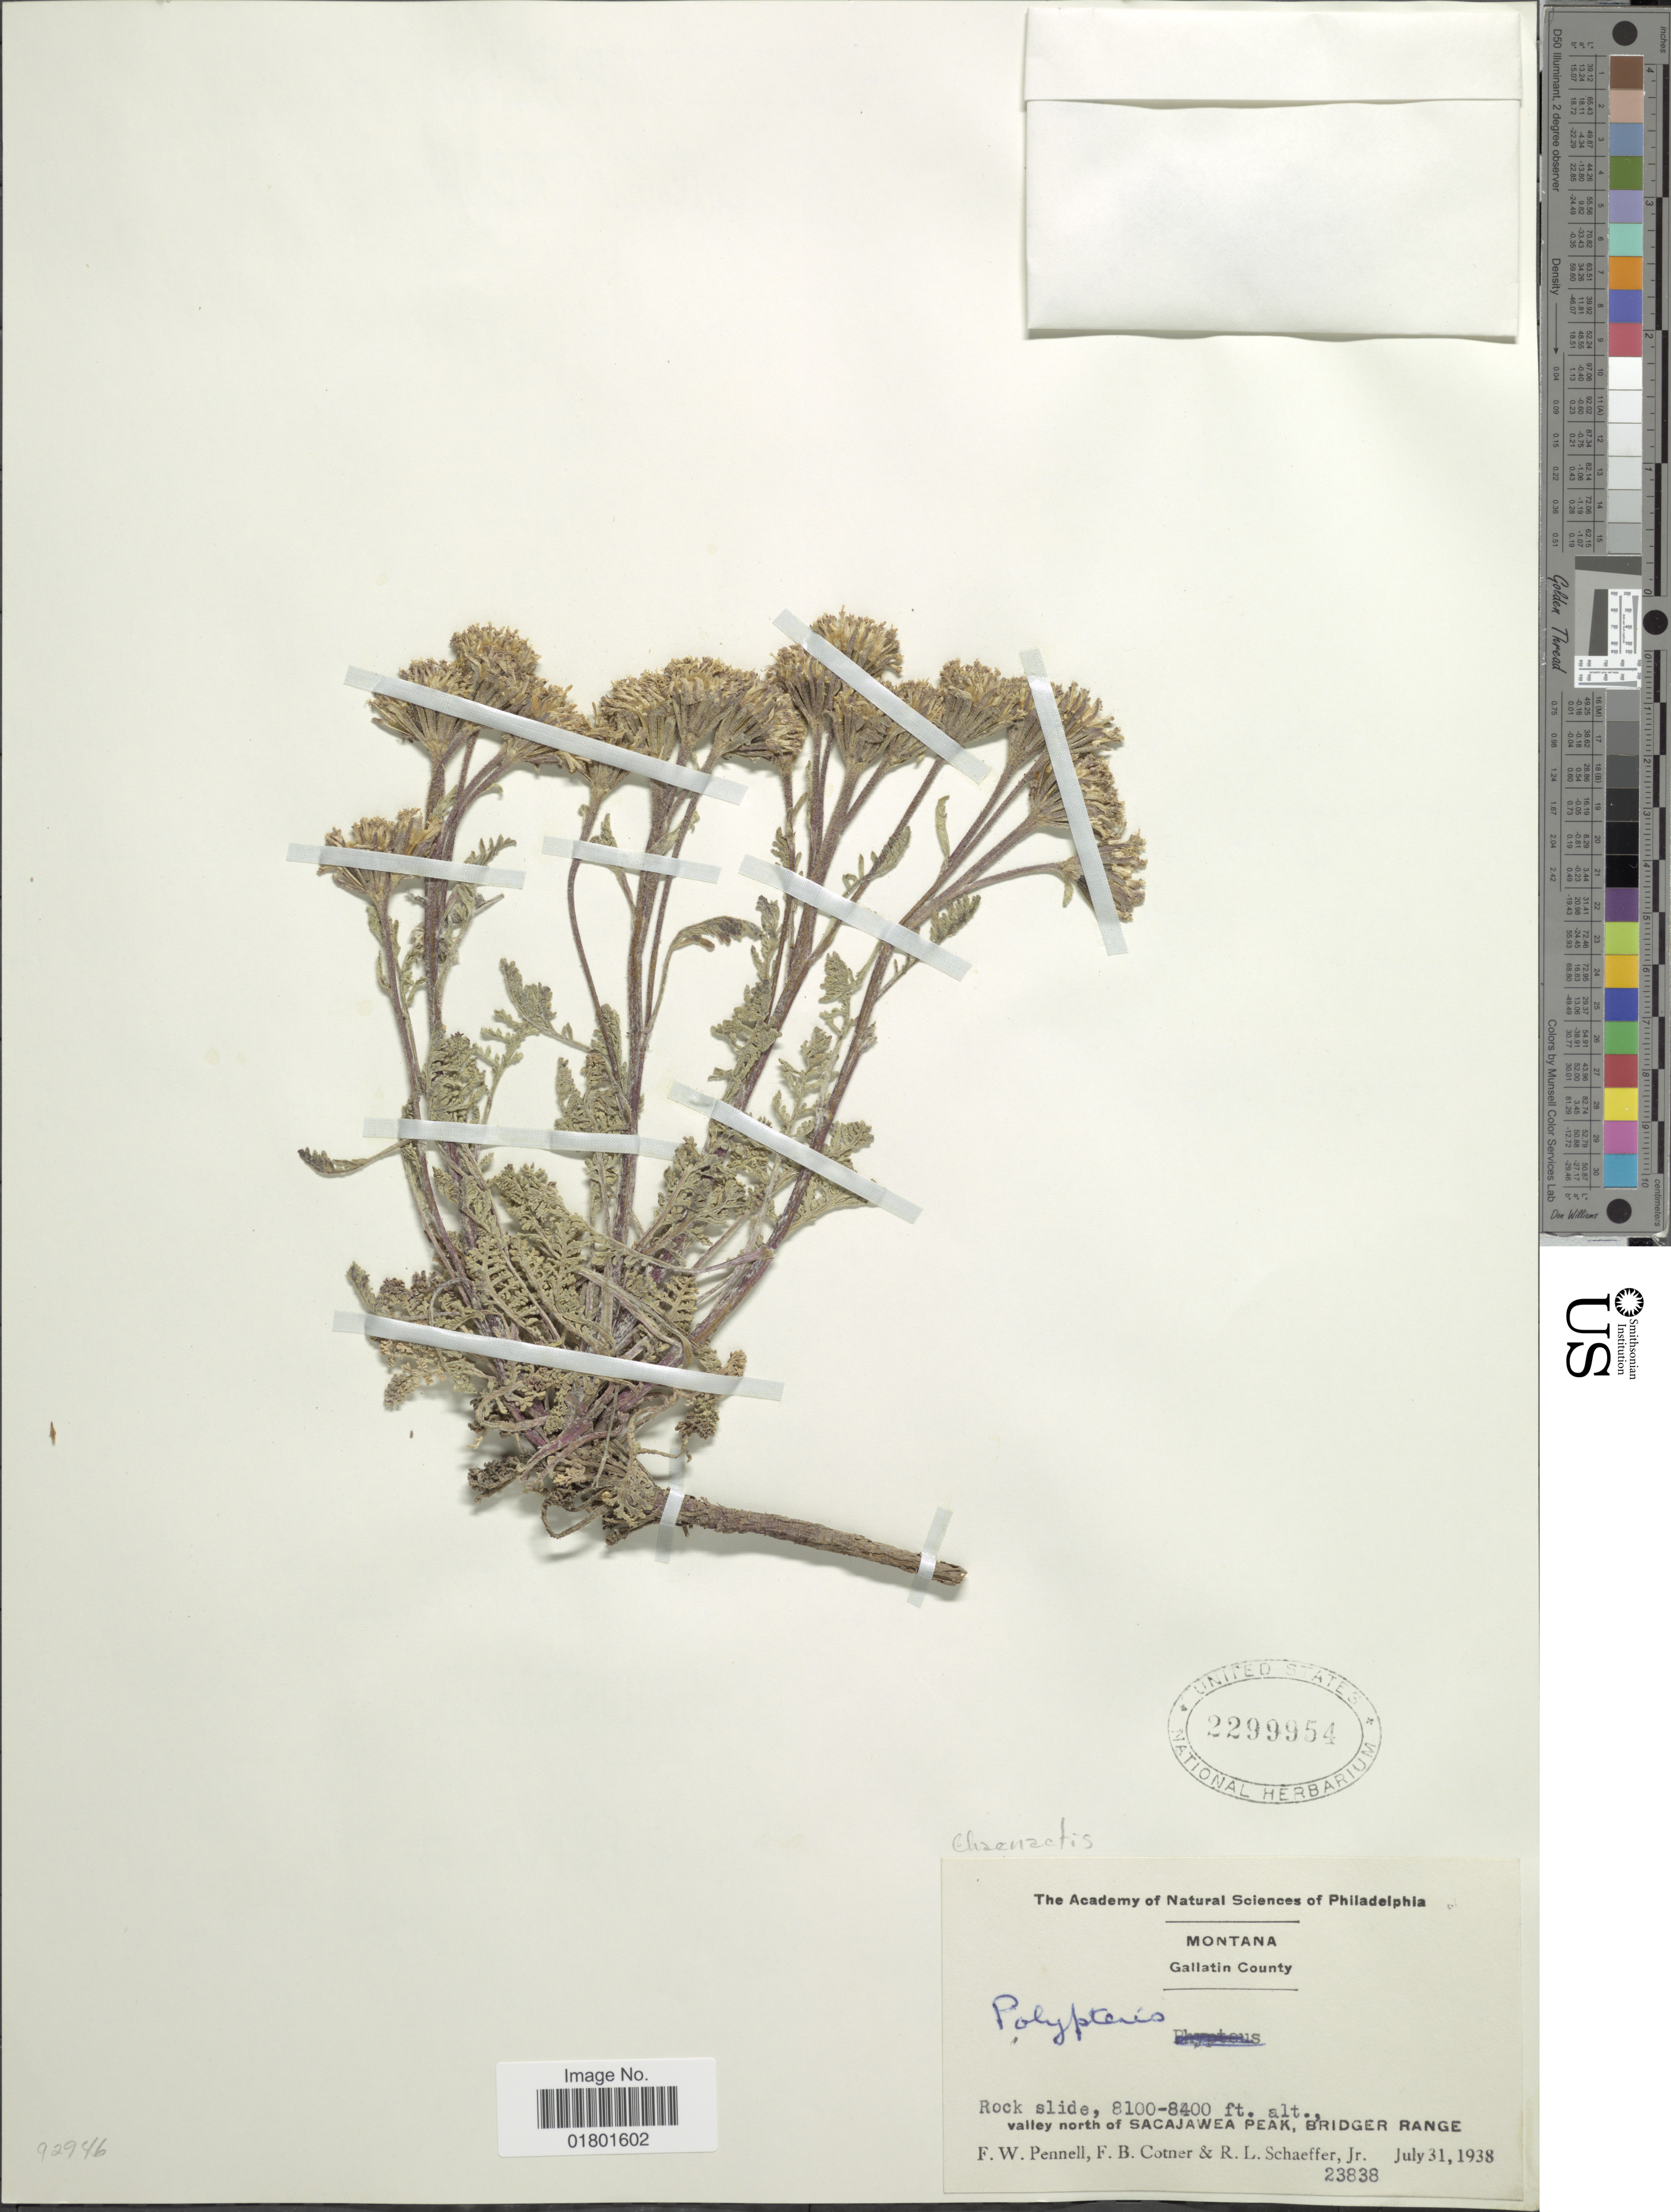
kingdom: Plantae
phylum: Tracheophyta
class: Magnoliopsida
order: Asterales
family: Asteraceae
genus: Chaenactis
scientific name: Chaenactis sp.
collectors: F. W. Pennell, F. Cotner & R. L. Schaeffer Jr.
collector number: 23838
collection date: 1938-07-31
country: United States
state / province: Montana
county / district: Gallatin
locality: Valley north of Sacajawea Peak, Bridger Range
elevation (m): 2469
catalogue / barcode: US 2299954